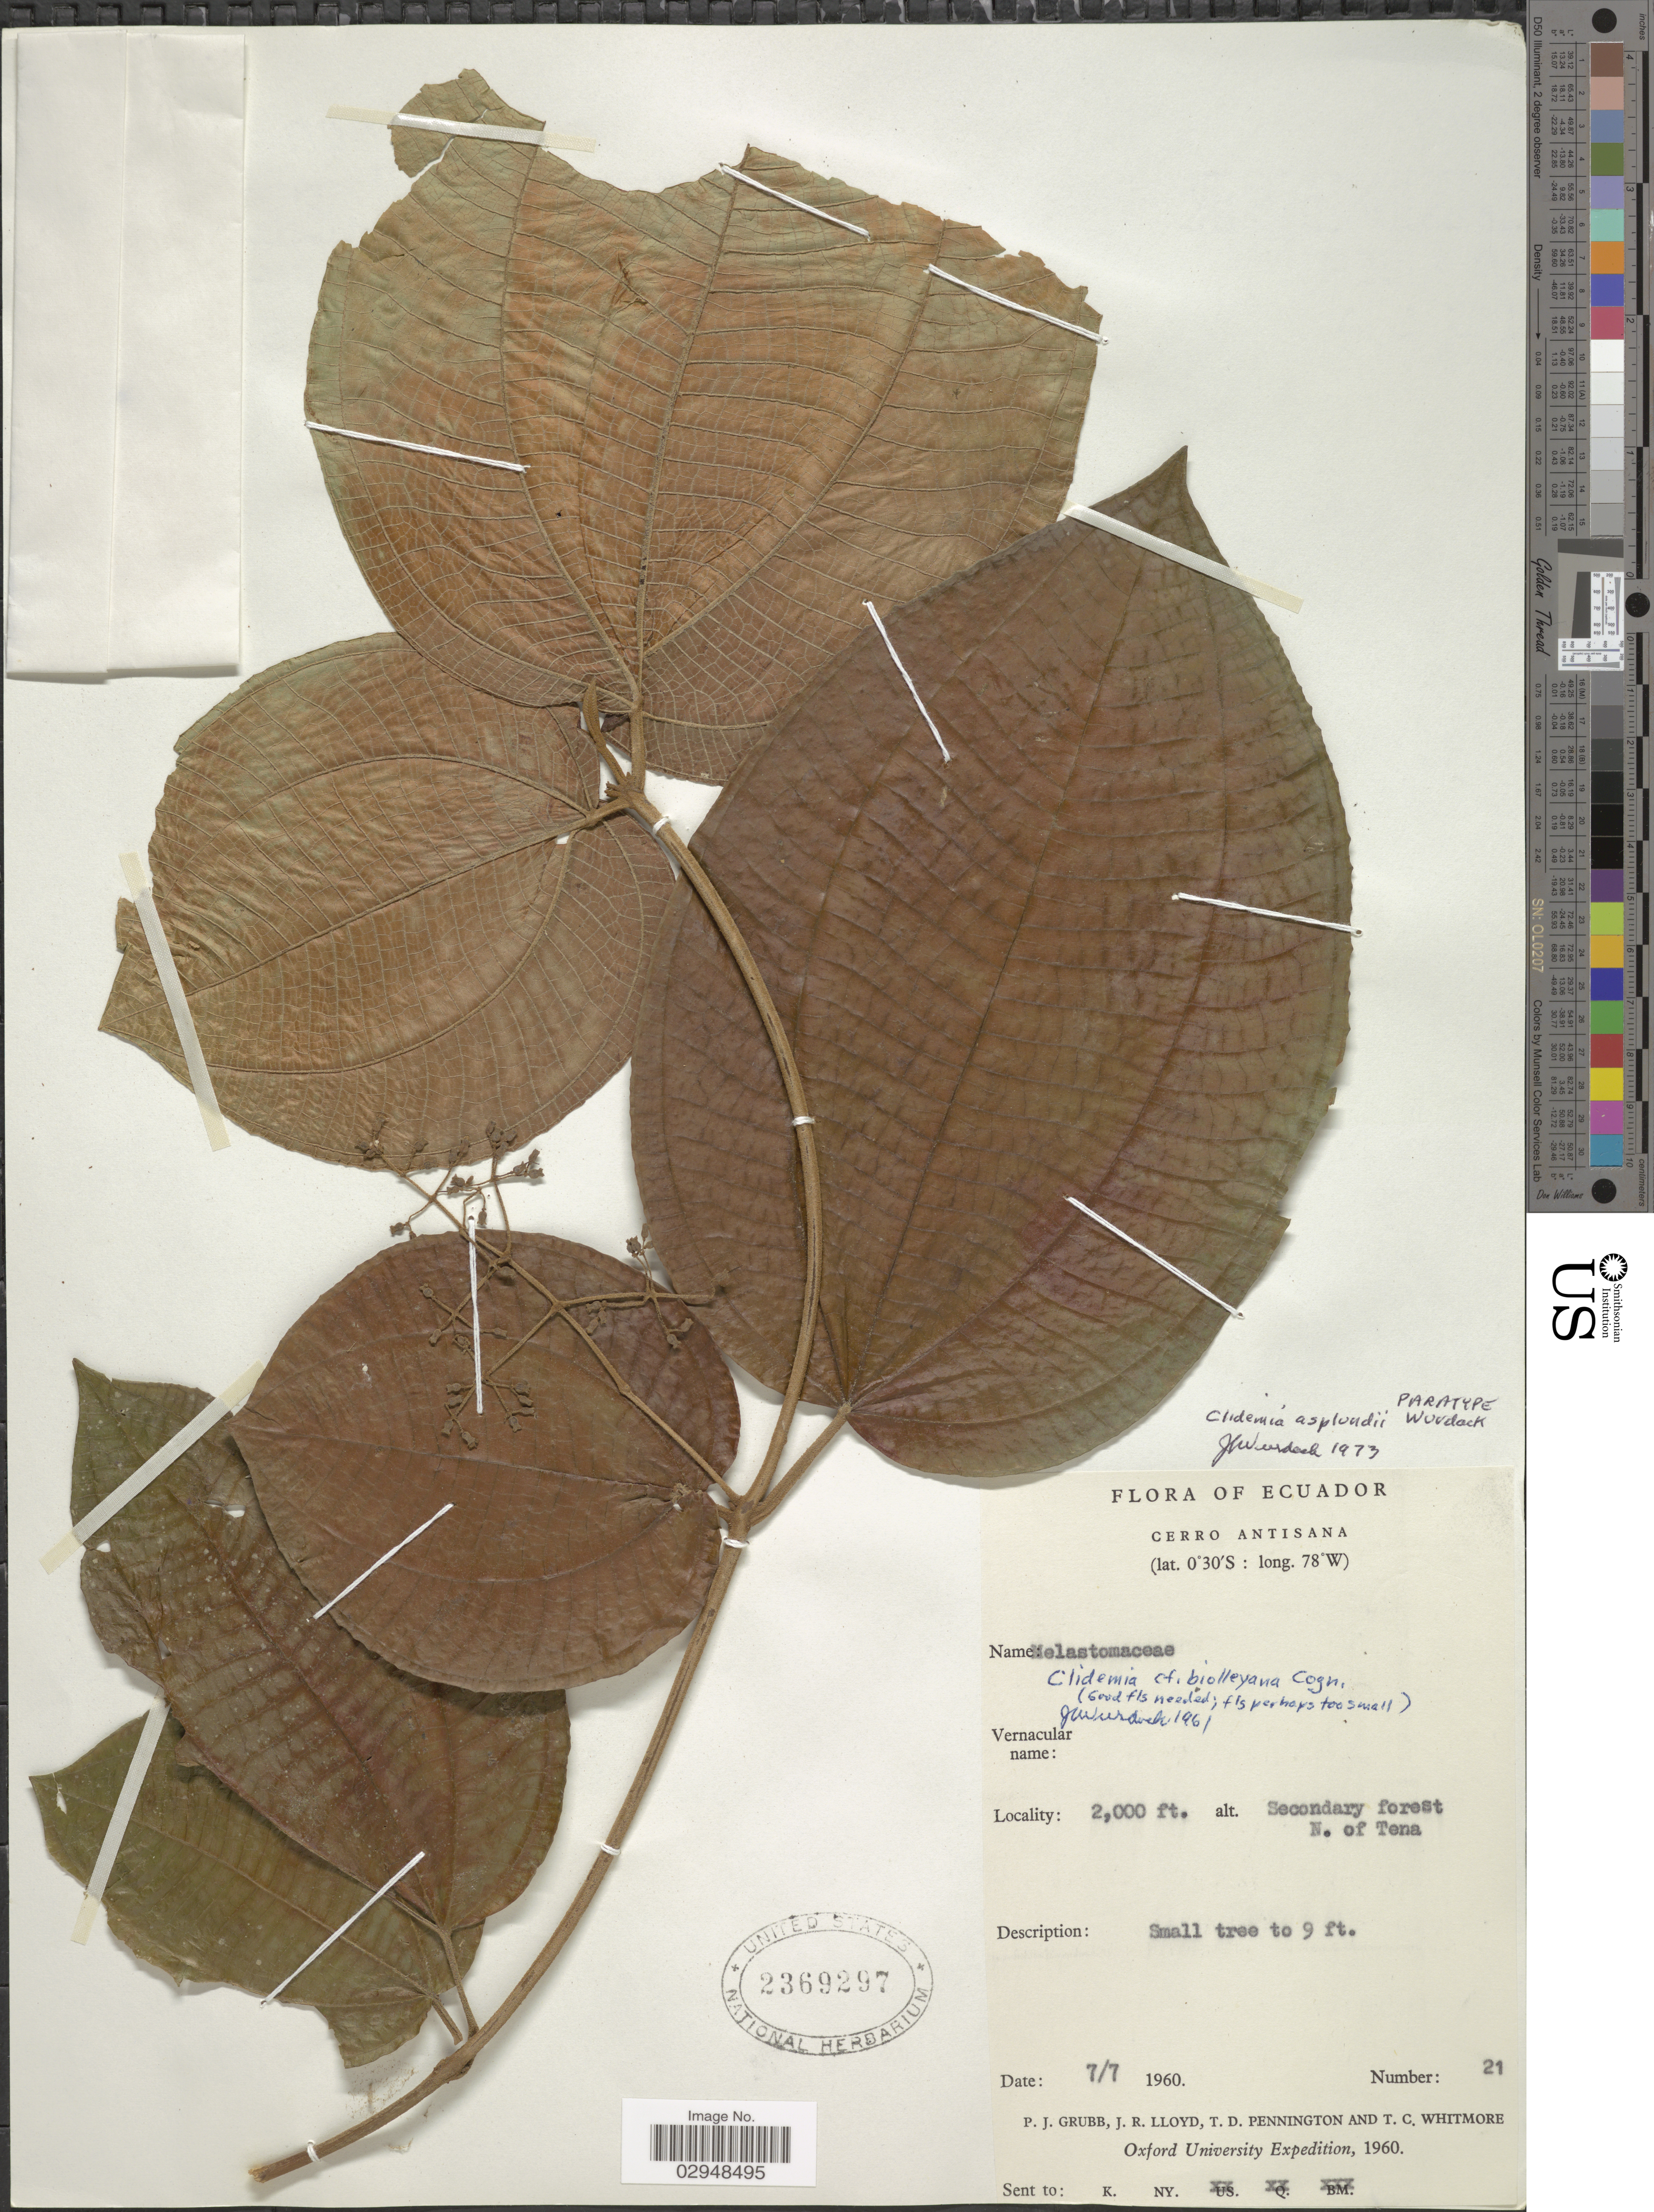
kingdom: Plantae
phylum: Tracheophyta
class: Magnoliopsida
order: Myrtales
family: Melastomataceae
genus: Clidemia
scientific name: Clidemia asplundii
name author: Wurdack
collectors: P. J. Grubb, J. R. Lloyd, T. D. Pennington & T. C. Whitmore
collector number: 21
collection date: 1960-07-07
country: Ecuador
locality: Cerro Antisana. N. of Tena.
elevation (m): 610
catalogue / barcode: US 2369297